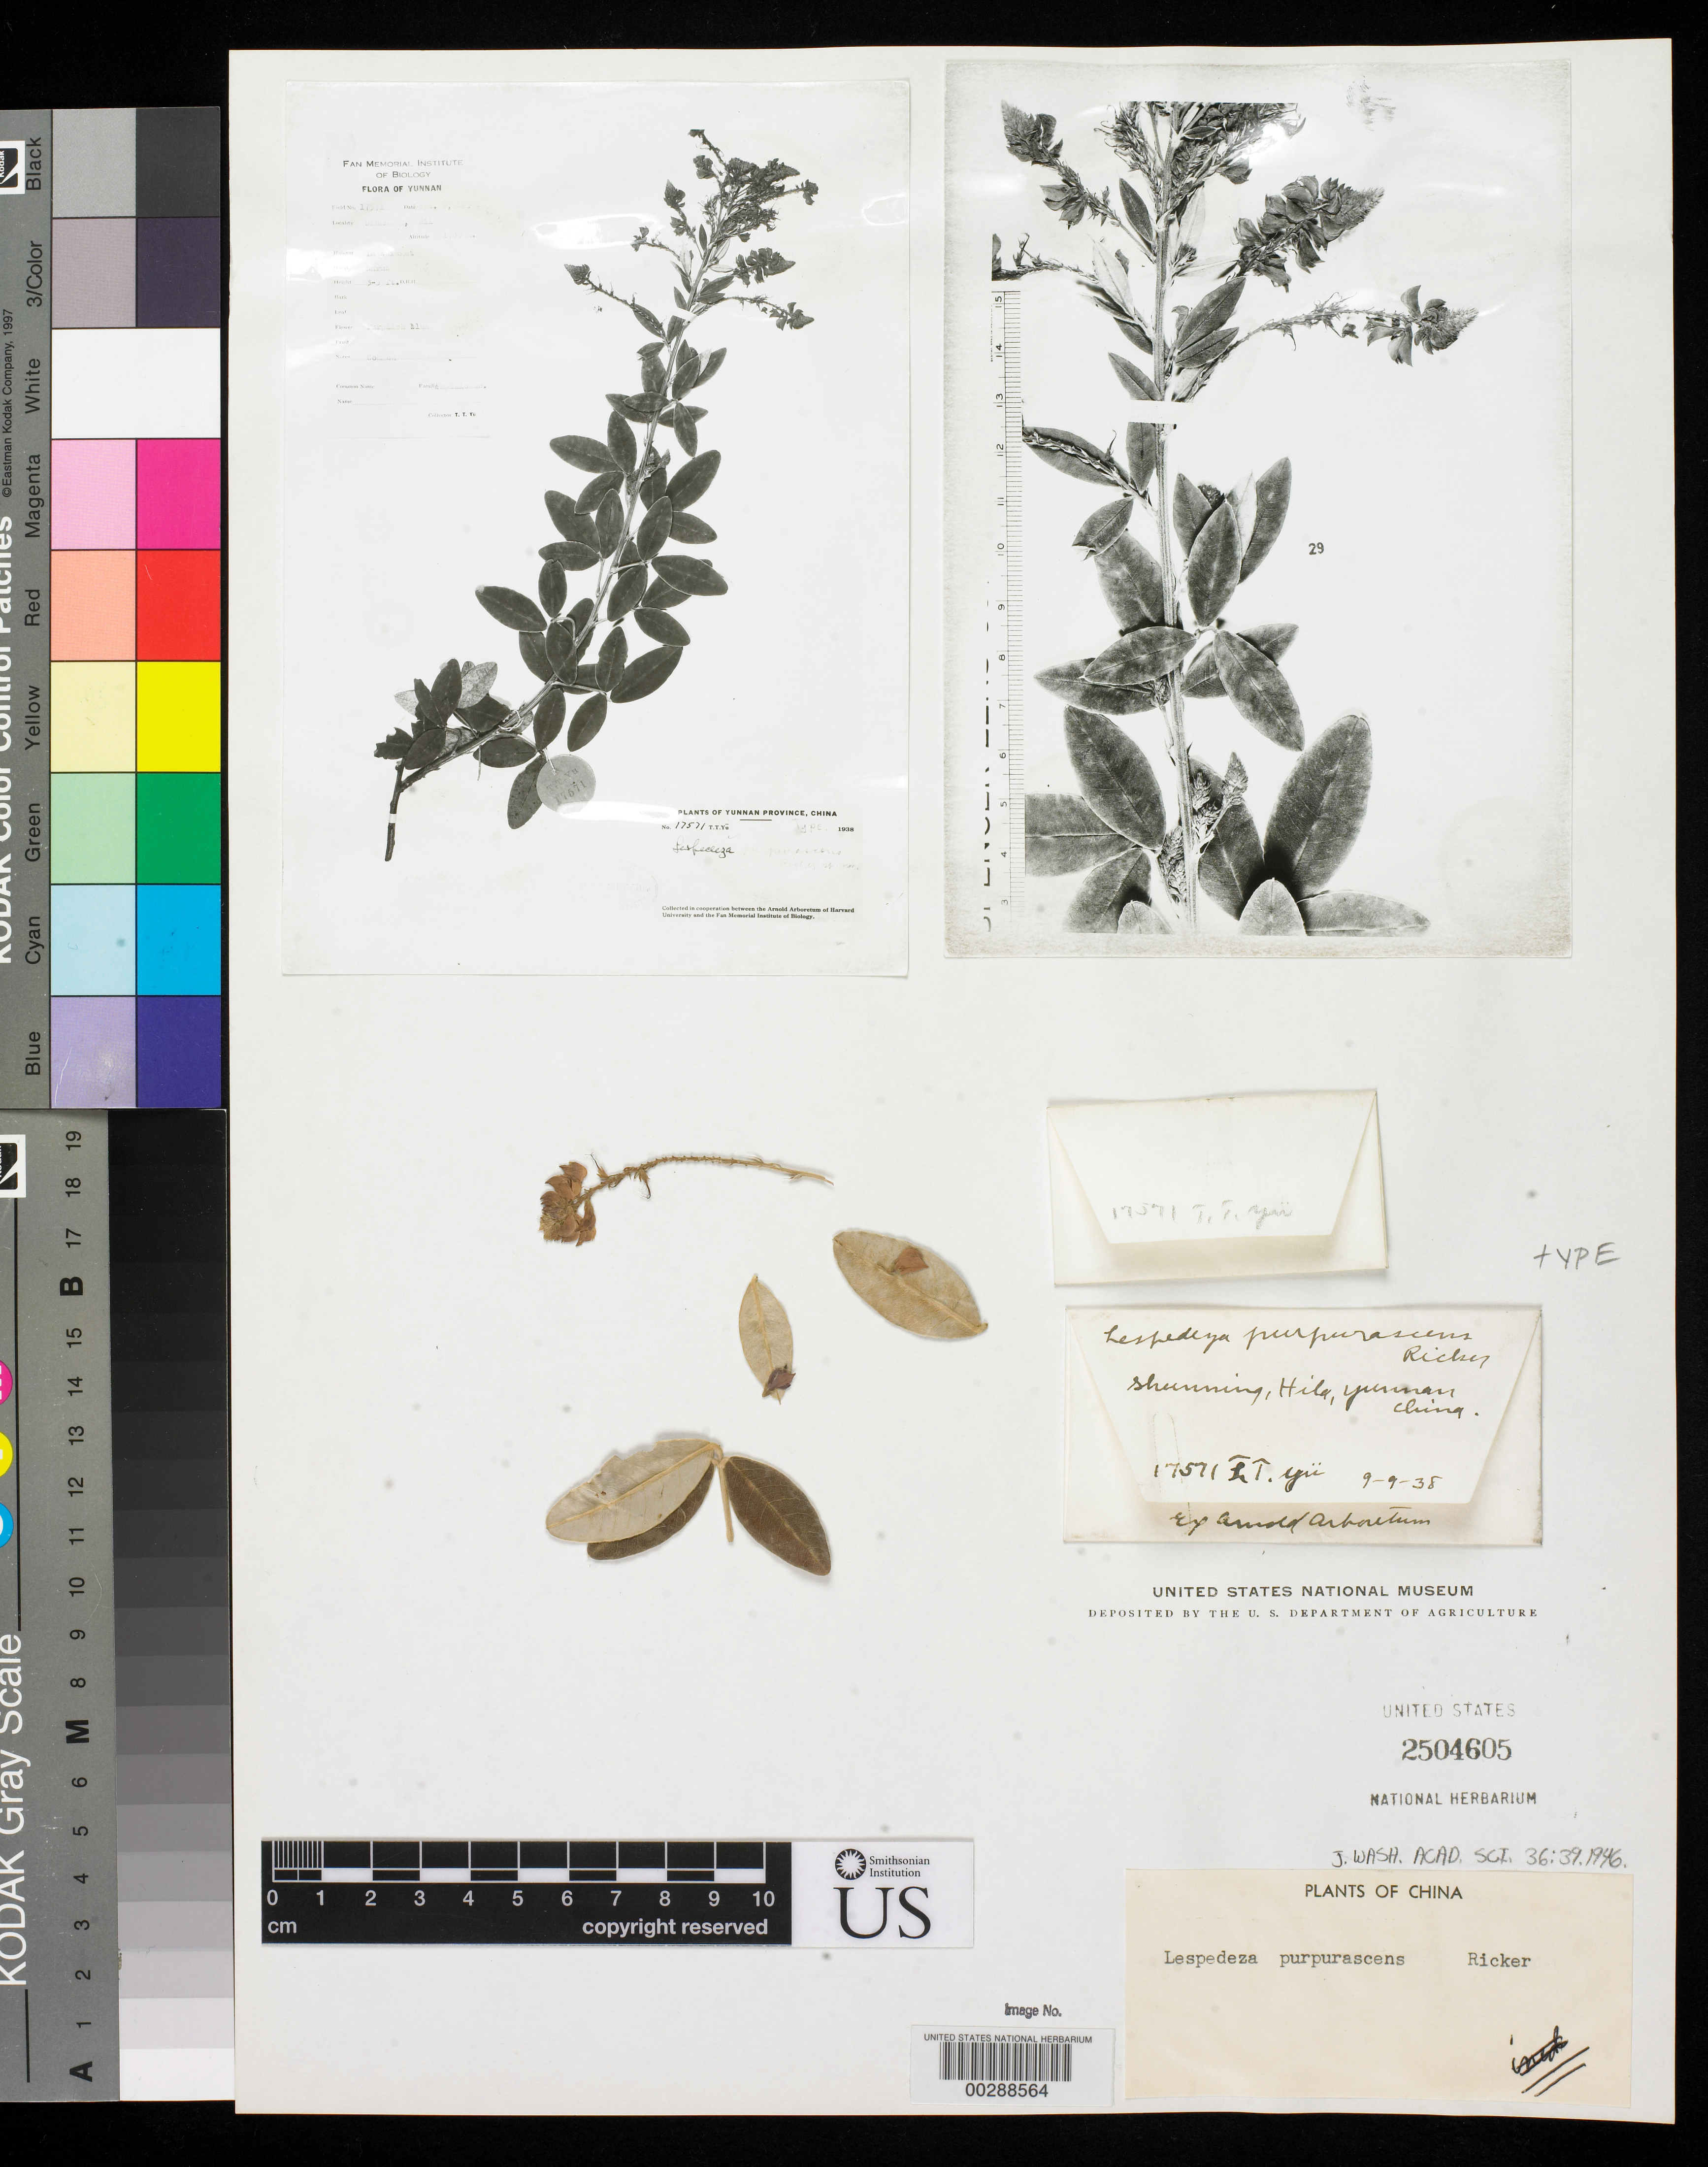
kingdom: Plantae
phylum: Tracheophyta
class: Magnoliopsida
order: Fabales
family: Fabaceae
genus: Campylotropis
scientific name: Campylotropis purpurascens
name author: Ricker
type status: Isotype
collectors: T. T.T. Yu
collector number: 17571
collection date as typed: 09 Sep 1938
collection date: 1938-09-09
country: China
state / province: Yunnan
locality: Hila, Shunnung.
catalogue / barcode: US 2504605